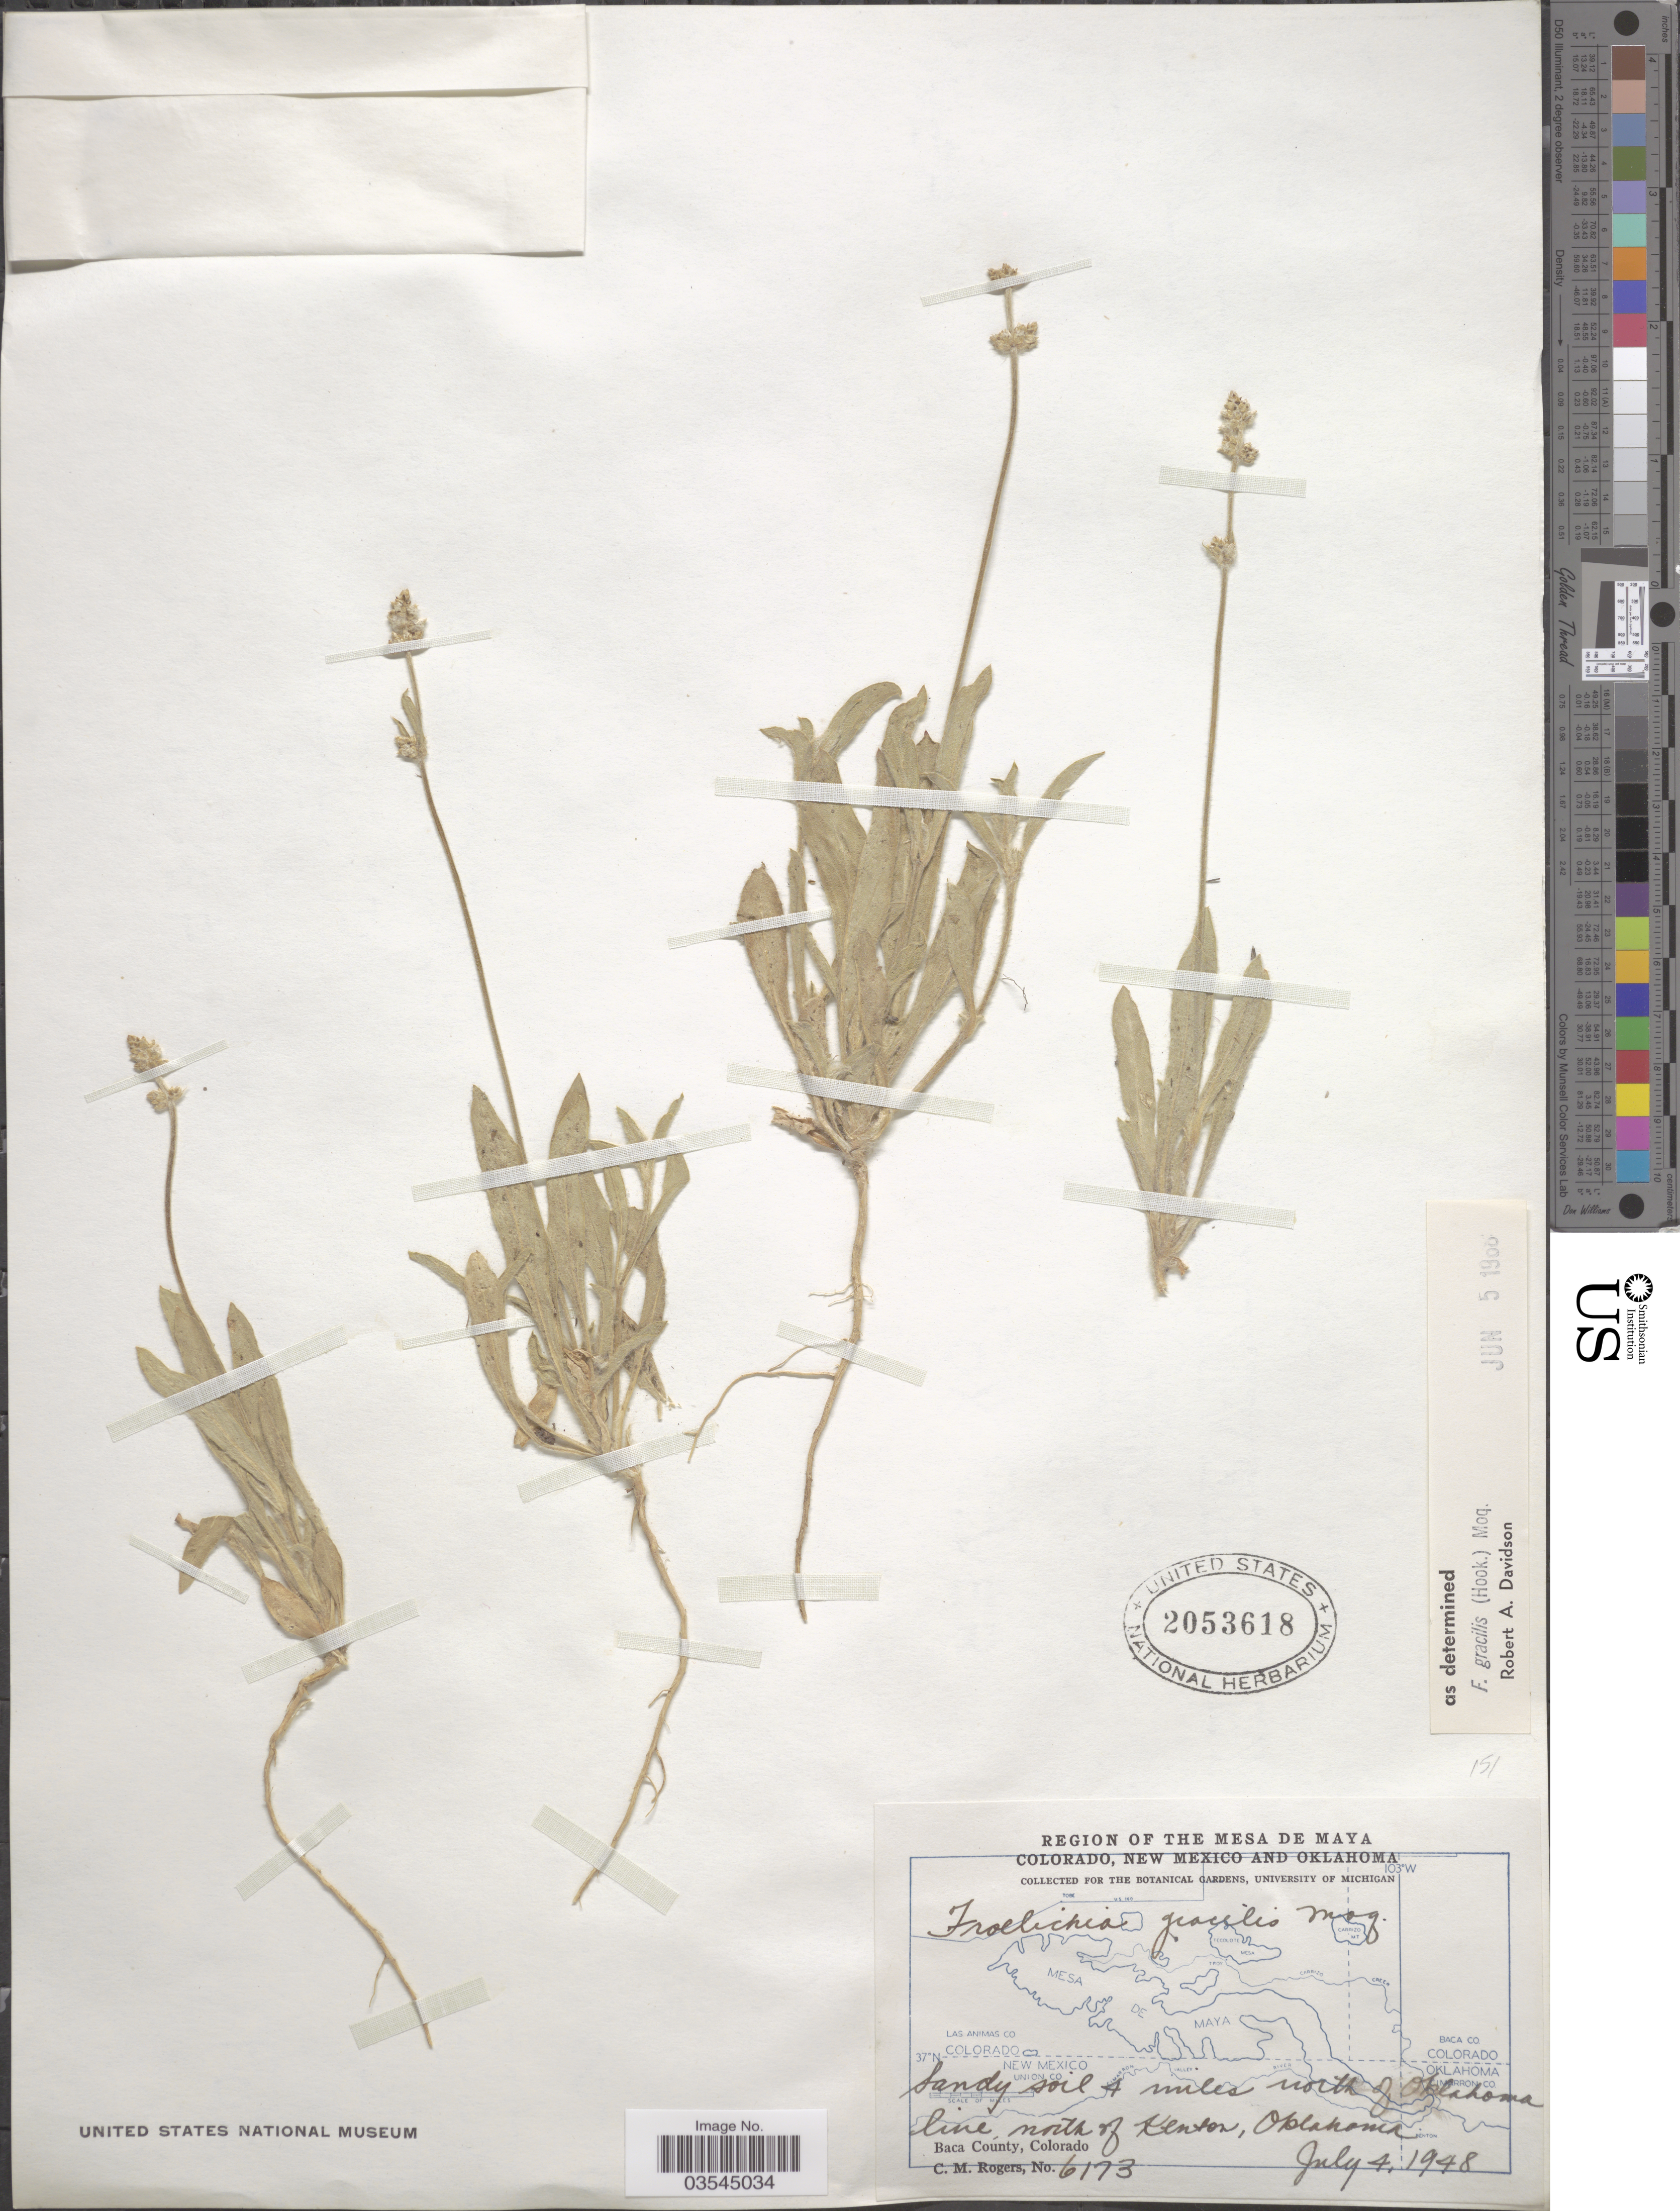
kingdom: Plantae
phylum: Tracheophyta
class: Magnoliopsida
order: Caryophyllales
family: Amaranthaceae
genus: Froelichia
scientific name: Froelichia gracilis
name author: (Hook.) Moq.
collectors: C. M. Rogers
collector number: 6173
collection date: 1948-07-04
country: United States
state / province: Oklahoma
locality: Mesa de Maya. 4 miles north of Oklahoma line, north of Kenton.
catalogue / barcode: US 2053618